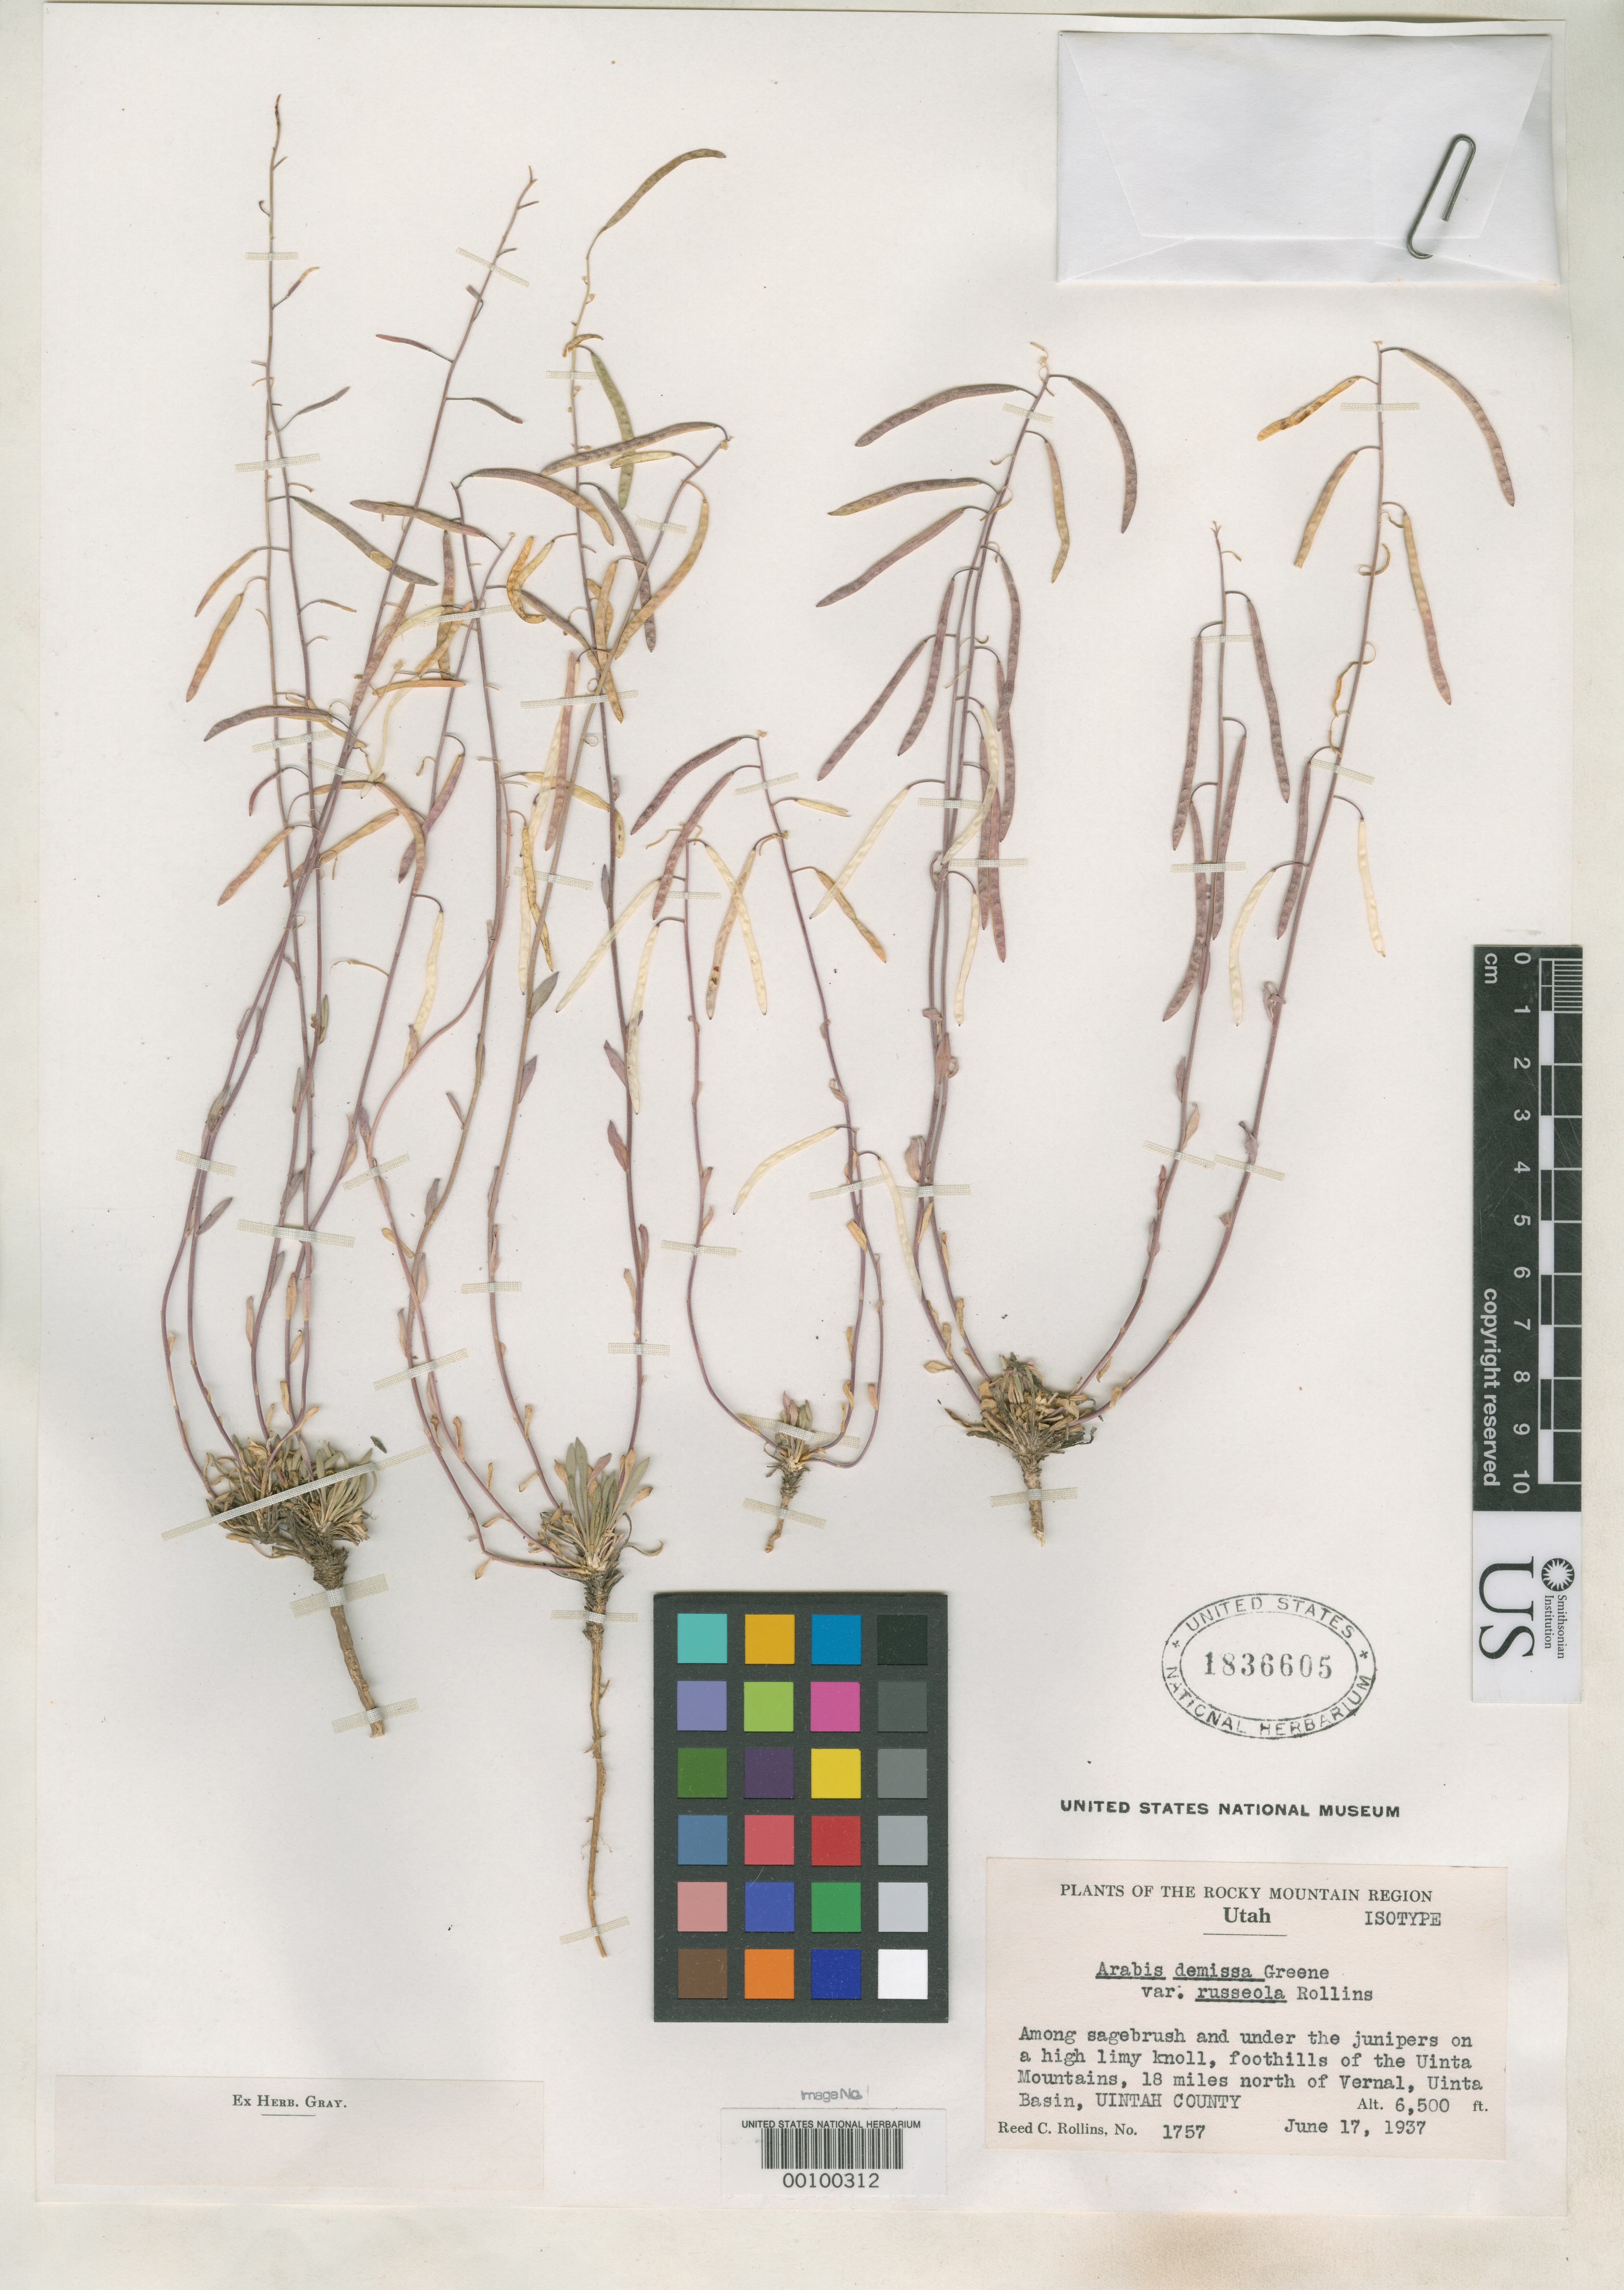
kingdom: Plantae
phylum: Tracheophyta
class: Magnoliopsida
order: Brassicales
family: Brassicaceae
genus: Arabis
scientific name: Arabis demissa var. russeola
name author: Rollins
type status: Isotype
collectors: R. C. Rollins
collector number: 1757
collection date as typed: Jun 1937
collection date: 1937-06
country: United States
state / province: Utah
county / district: Uintah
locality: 18 km N of Vernal.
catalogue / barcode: US 1836605